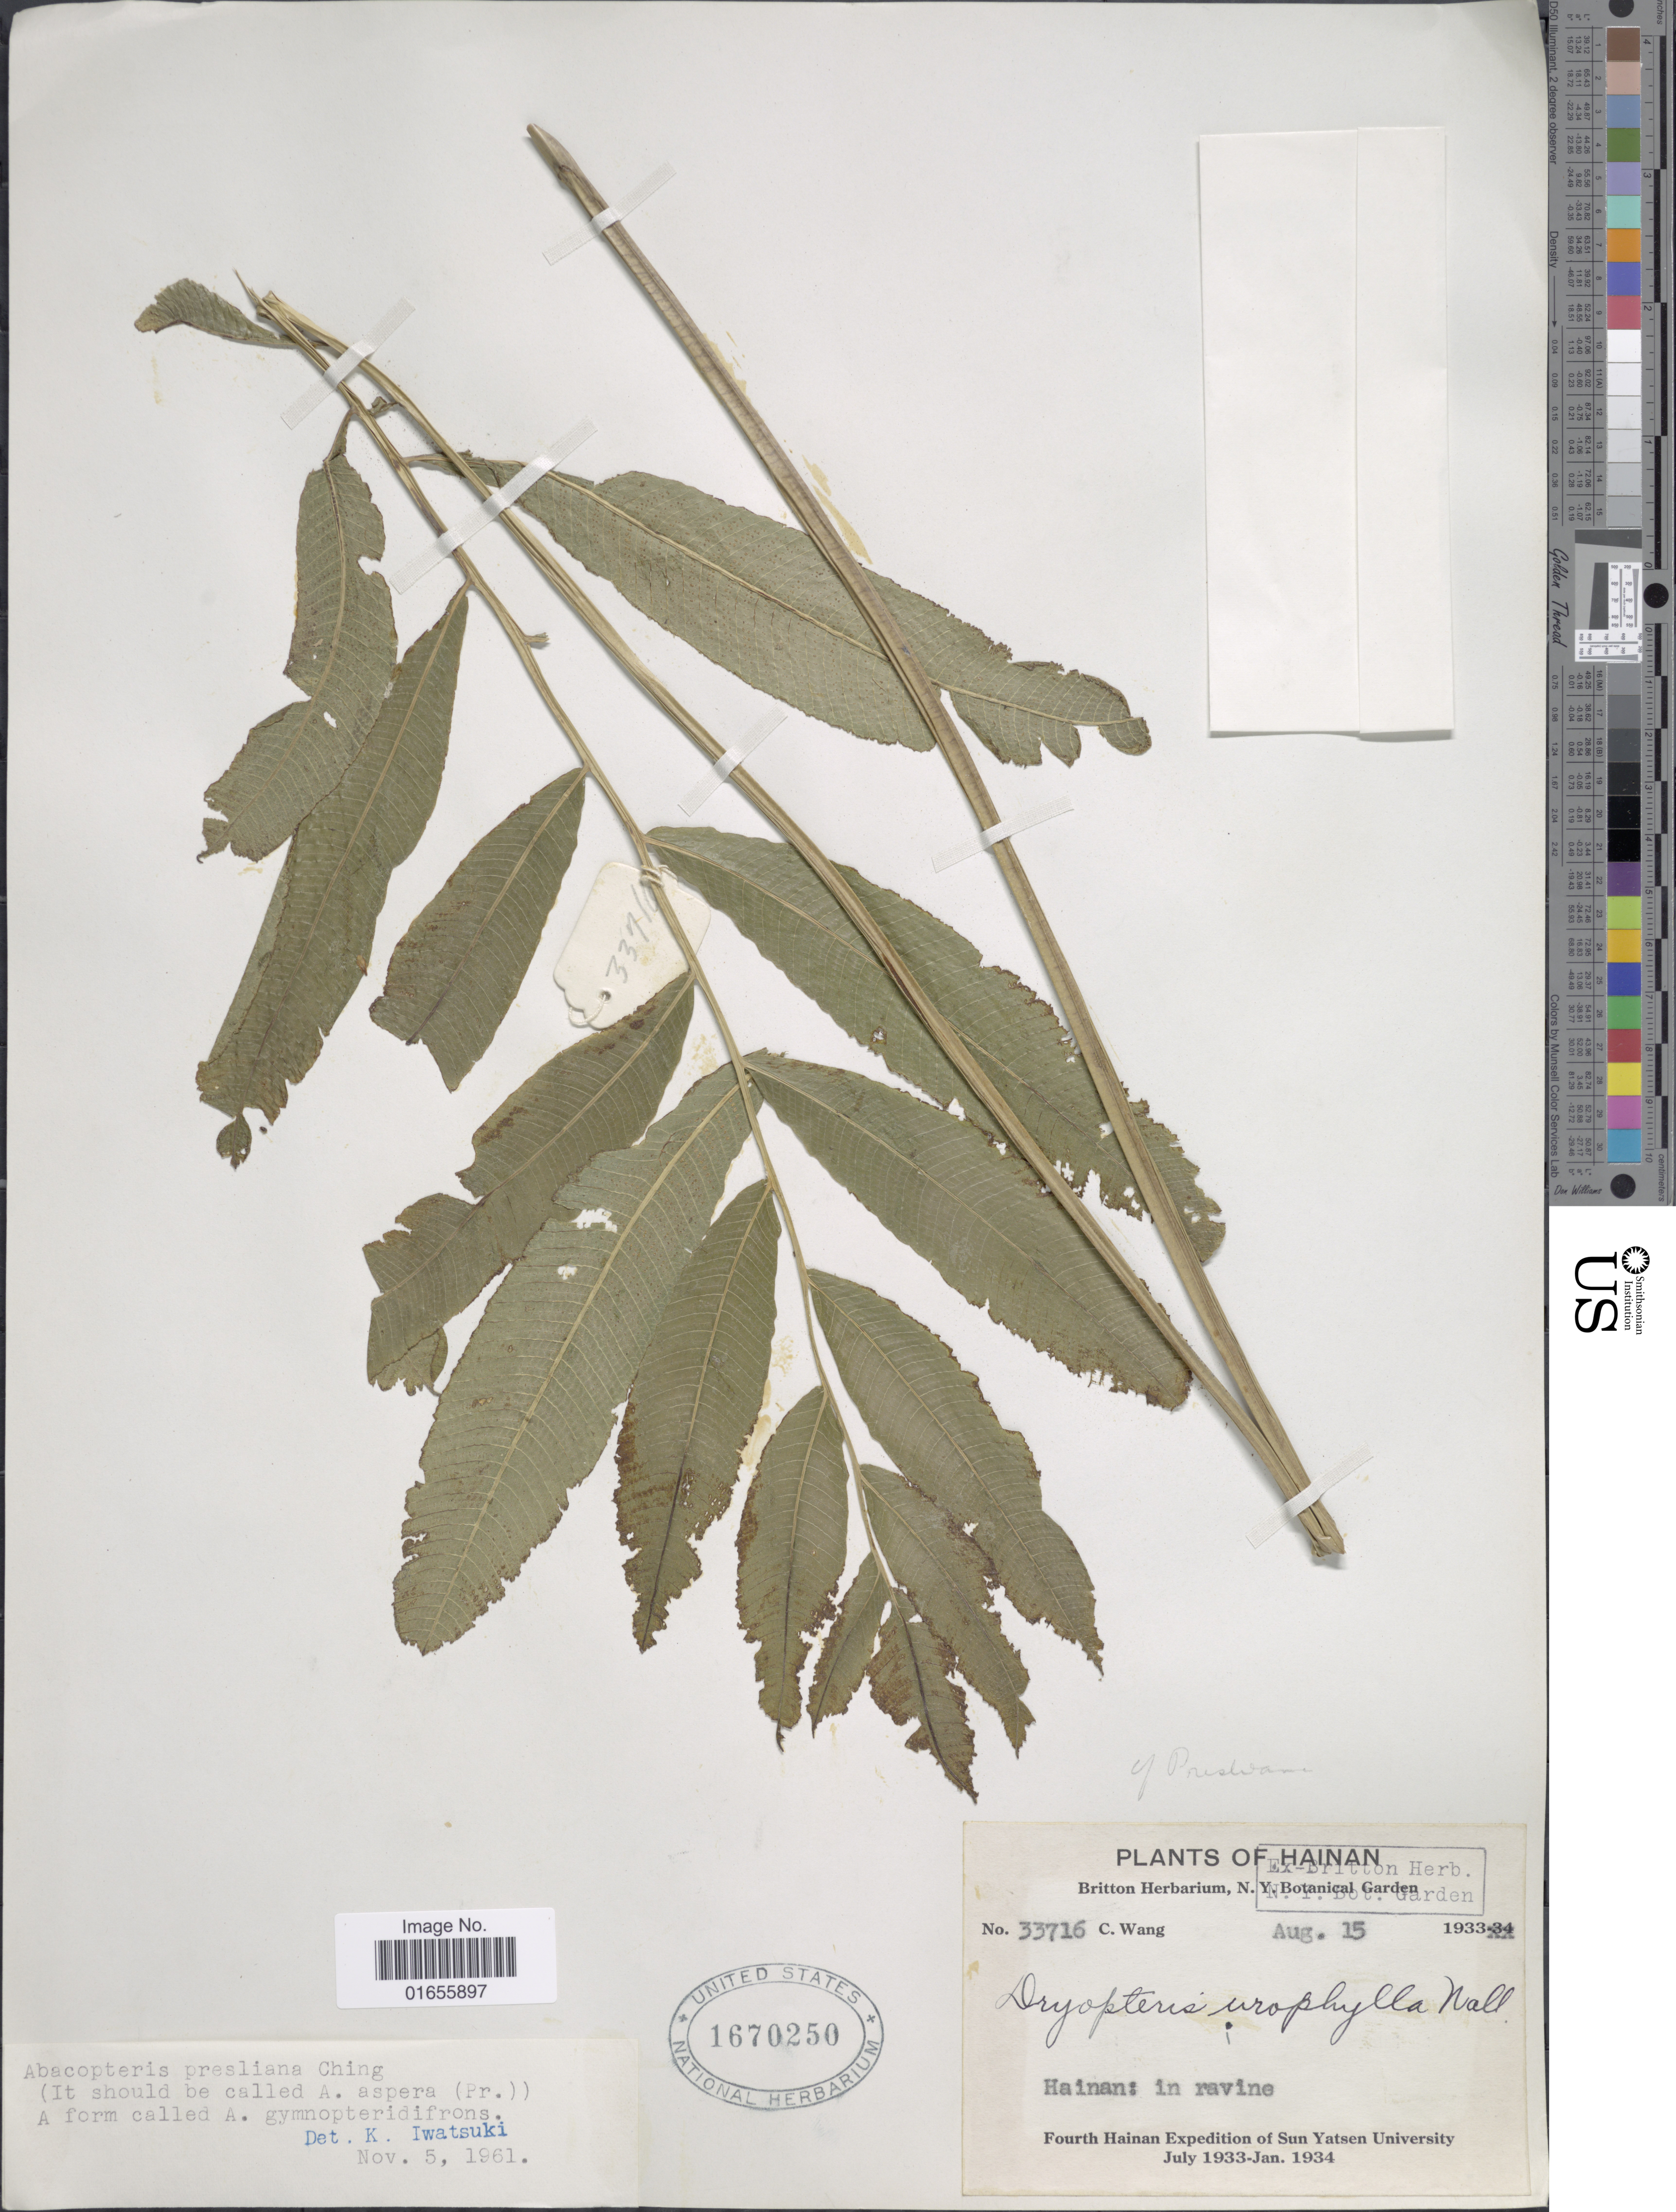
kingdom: Plantae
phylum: Tracheophyta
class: Polypodiopsida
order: Polypodiales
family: Thelypteridaceae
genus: Pronephrium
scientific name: Pronephrium asperum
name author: (C. Presl) Holttum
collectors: C. Wang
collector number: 33716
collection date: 1933-08-15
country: China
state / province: Hainan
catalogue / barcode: US 1670250